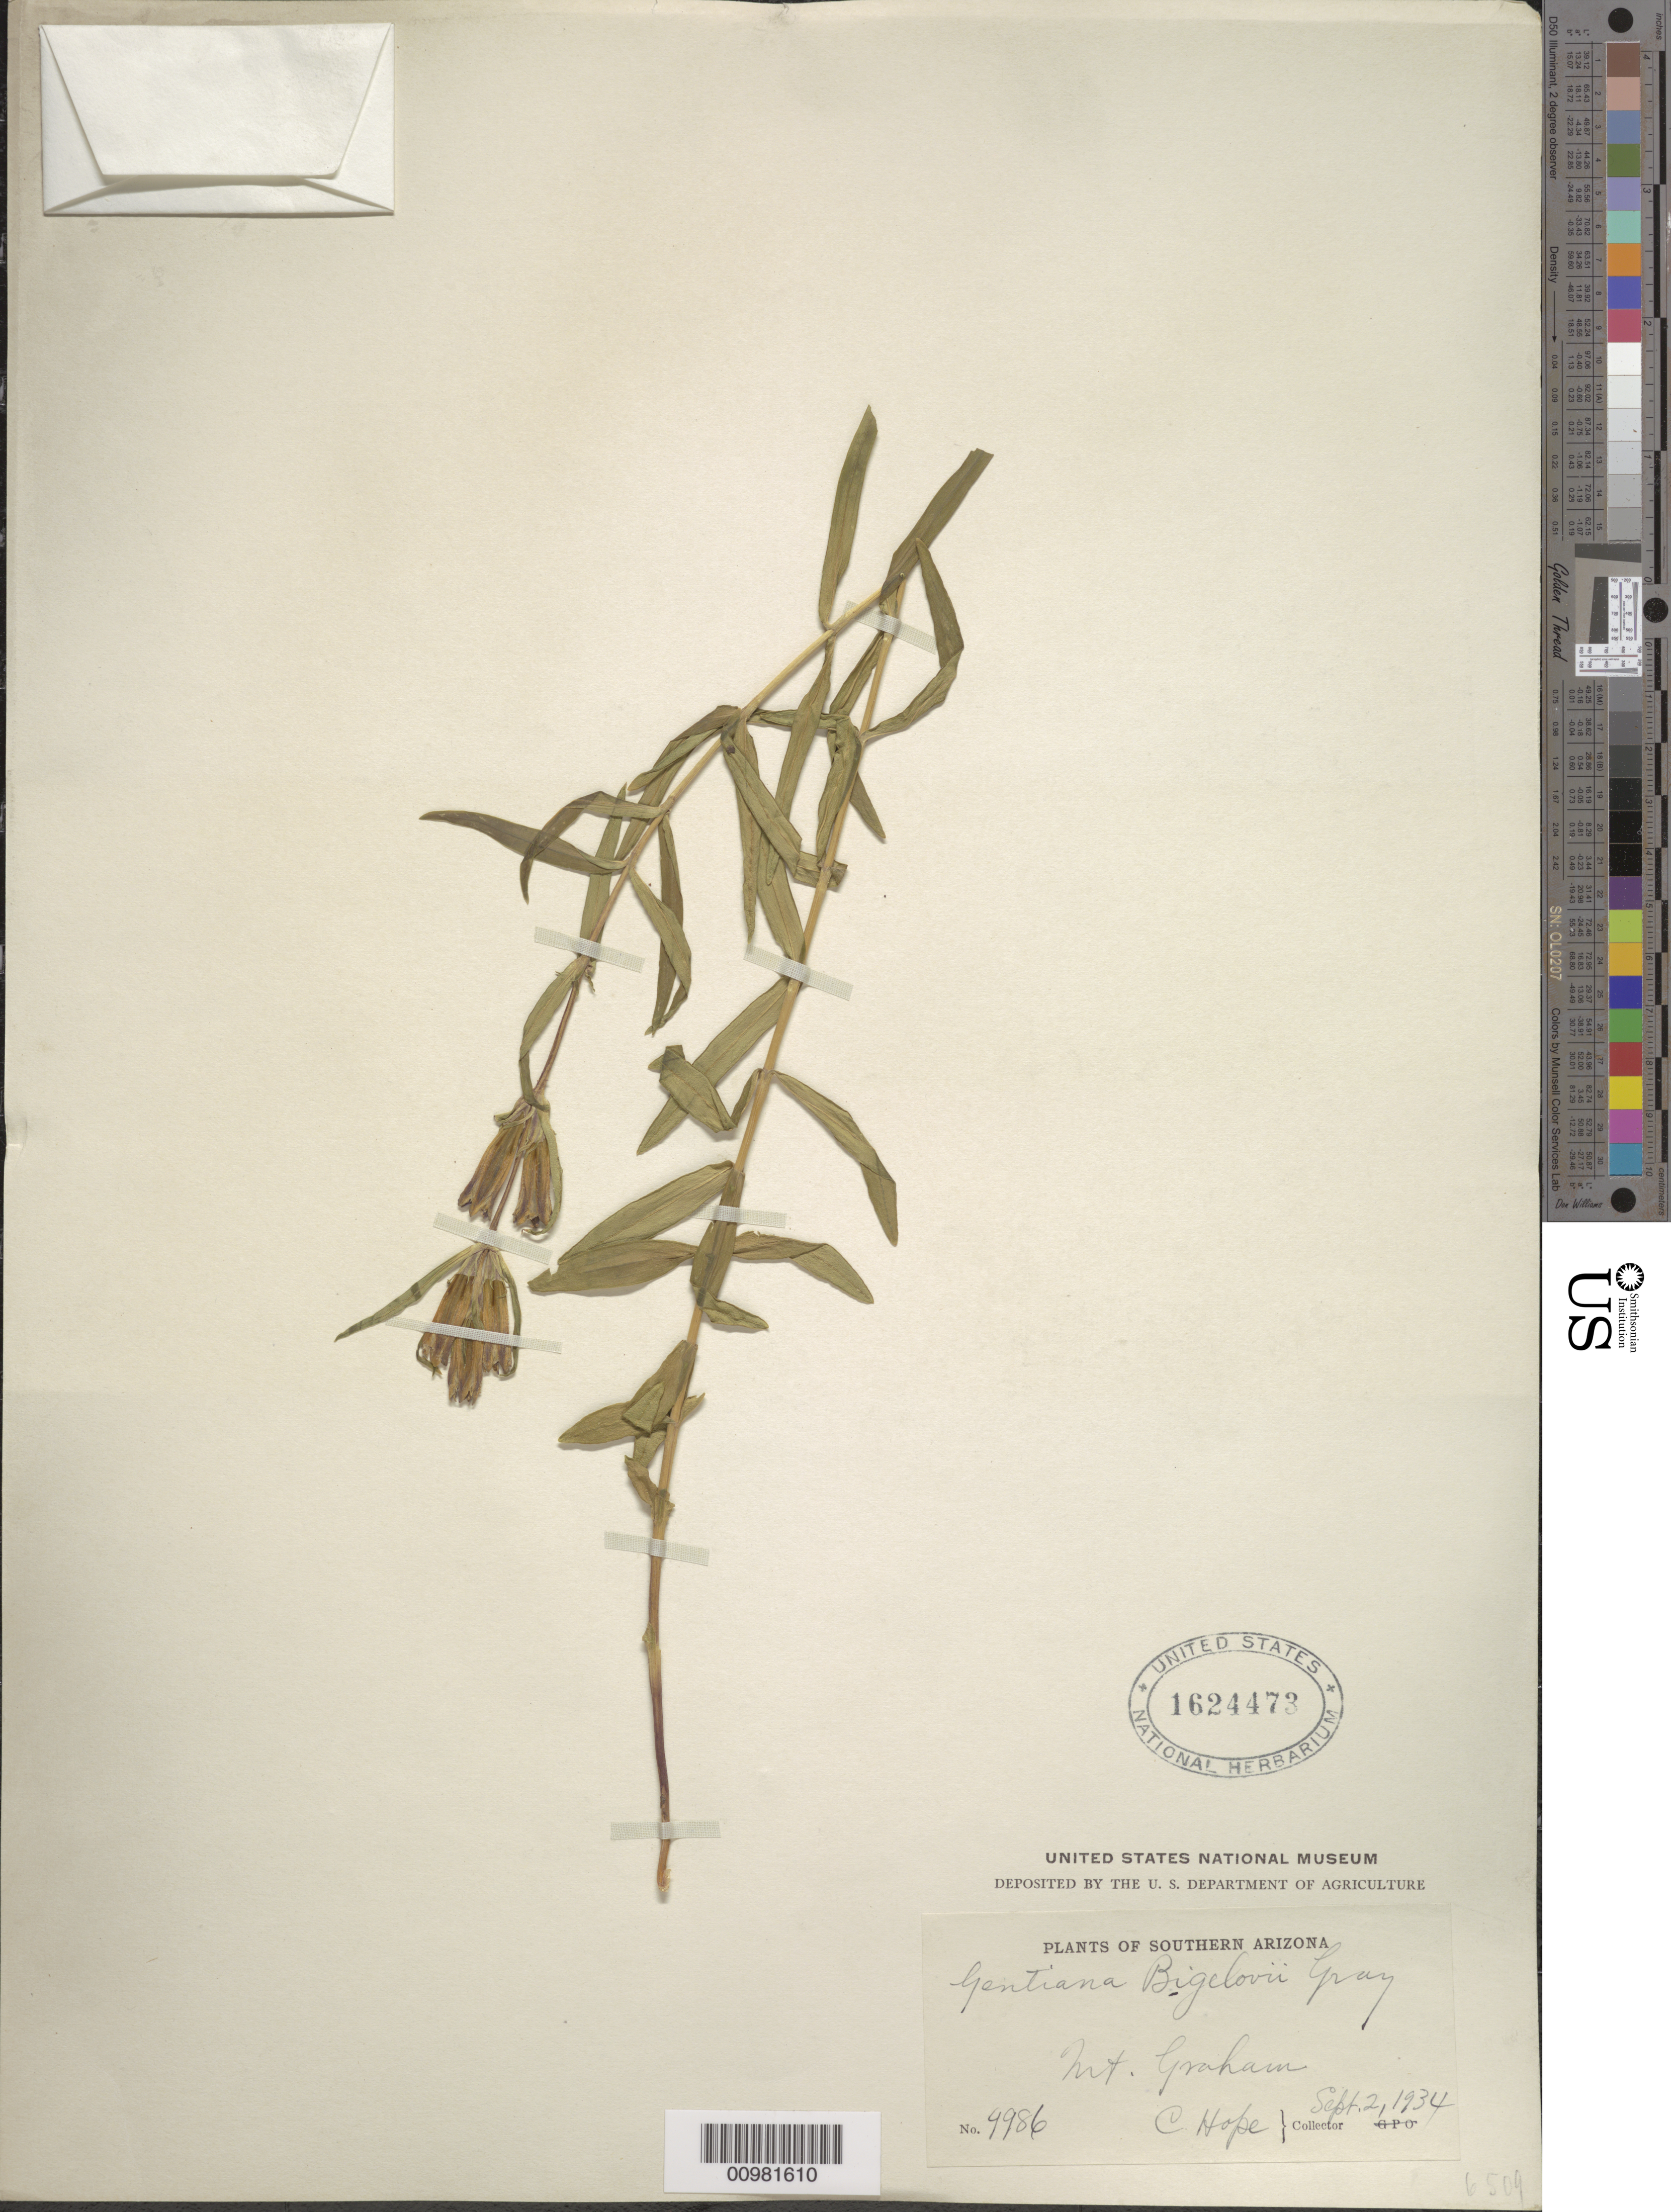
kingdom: Plantae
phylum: Tracheophyta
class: Magnoliopsida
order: Gentianales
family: Gentianaceae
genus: Gentiana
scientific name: Gentiana bigelovii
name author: A. Gray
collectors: C. Hope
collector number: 9986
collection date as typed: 02 Sep 1934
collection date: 1934-09-02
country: United States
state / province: Arizona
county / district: Graham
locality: Mount Graham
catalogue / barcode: US 1624473